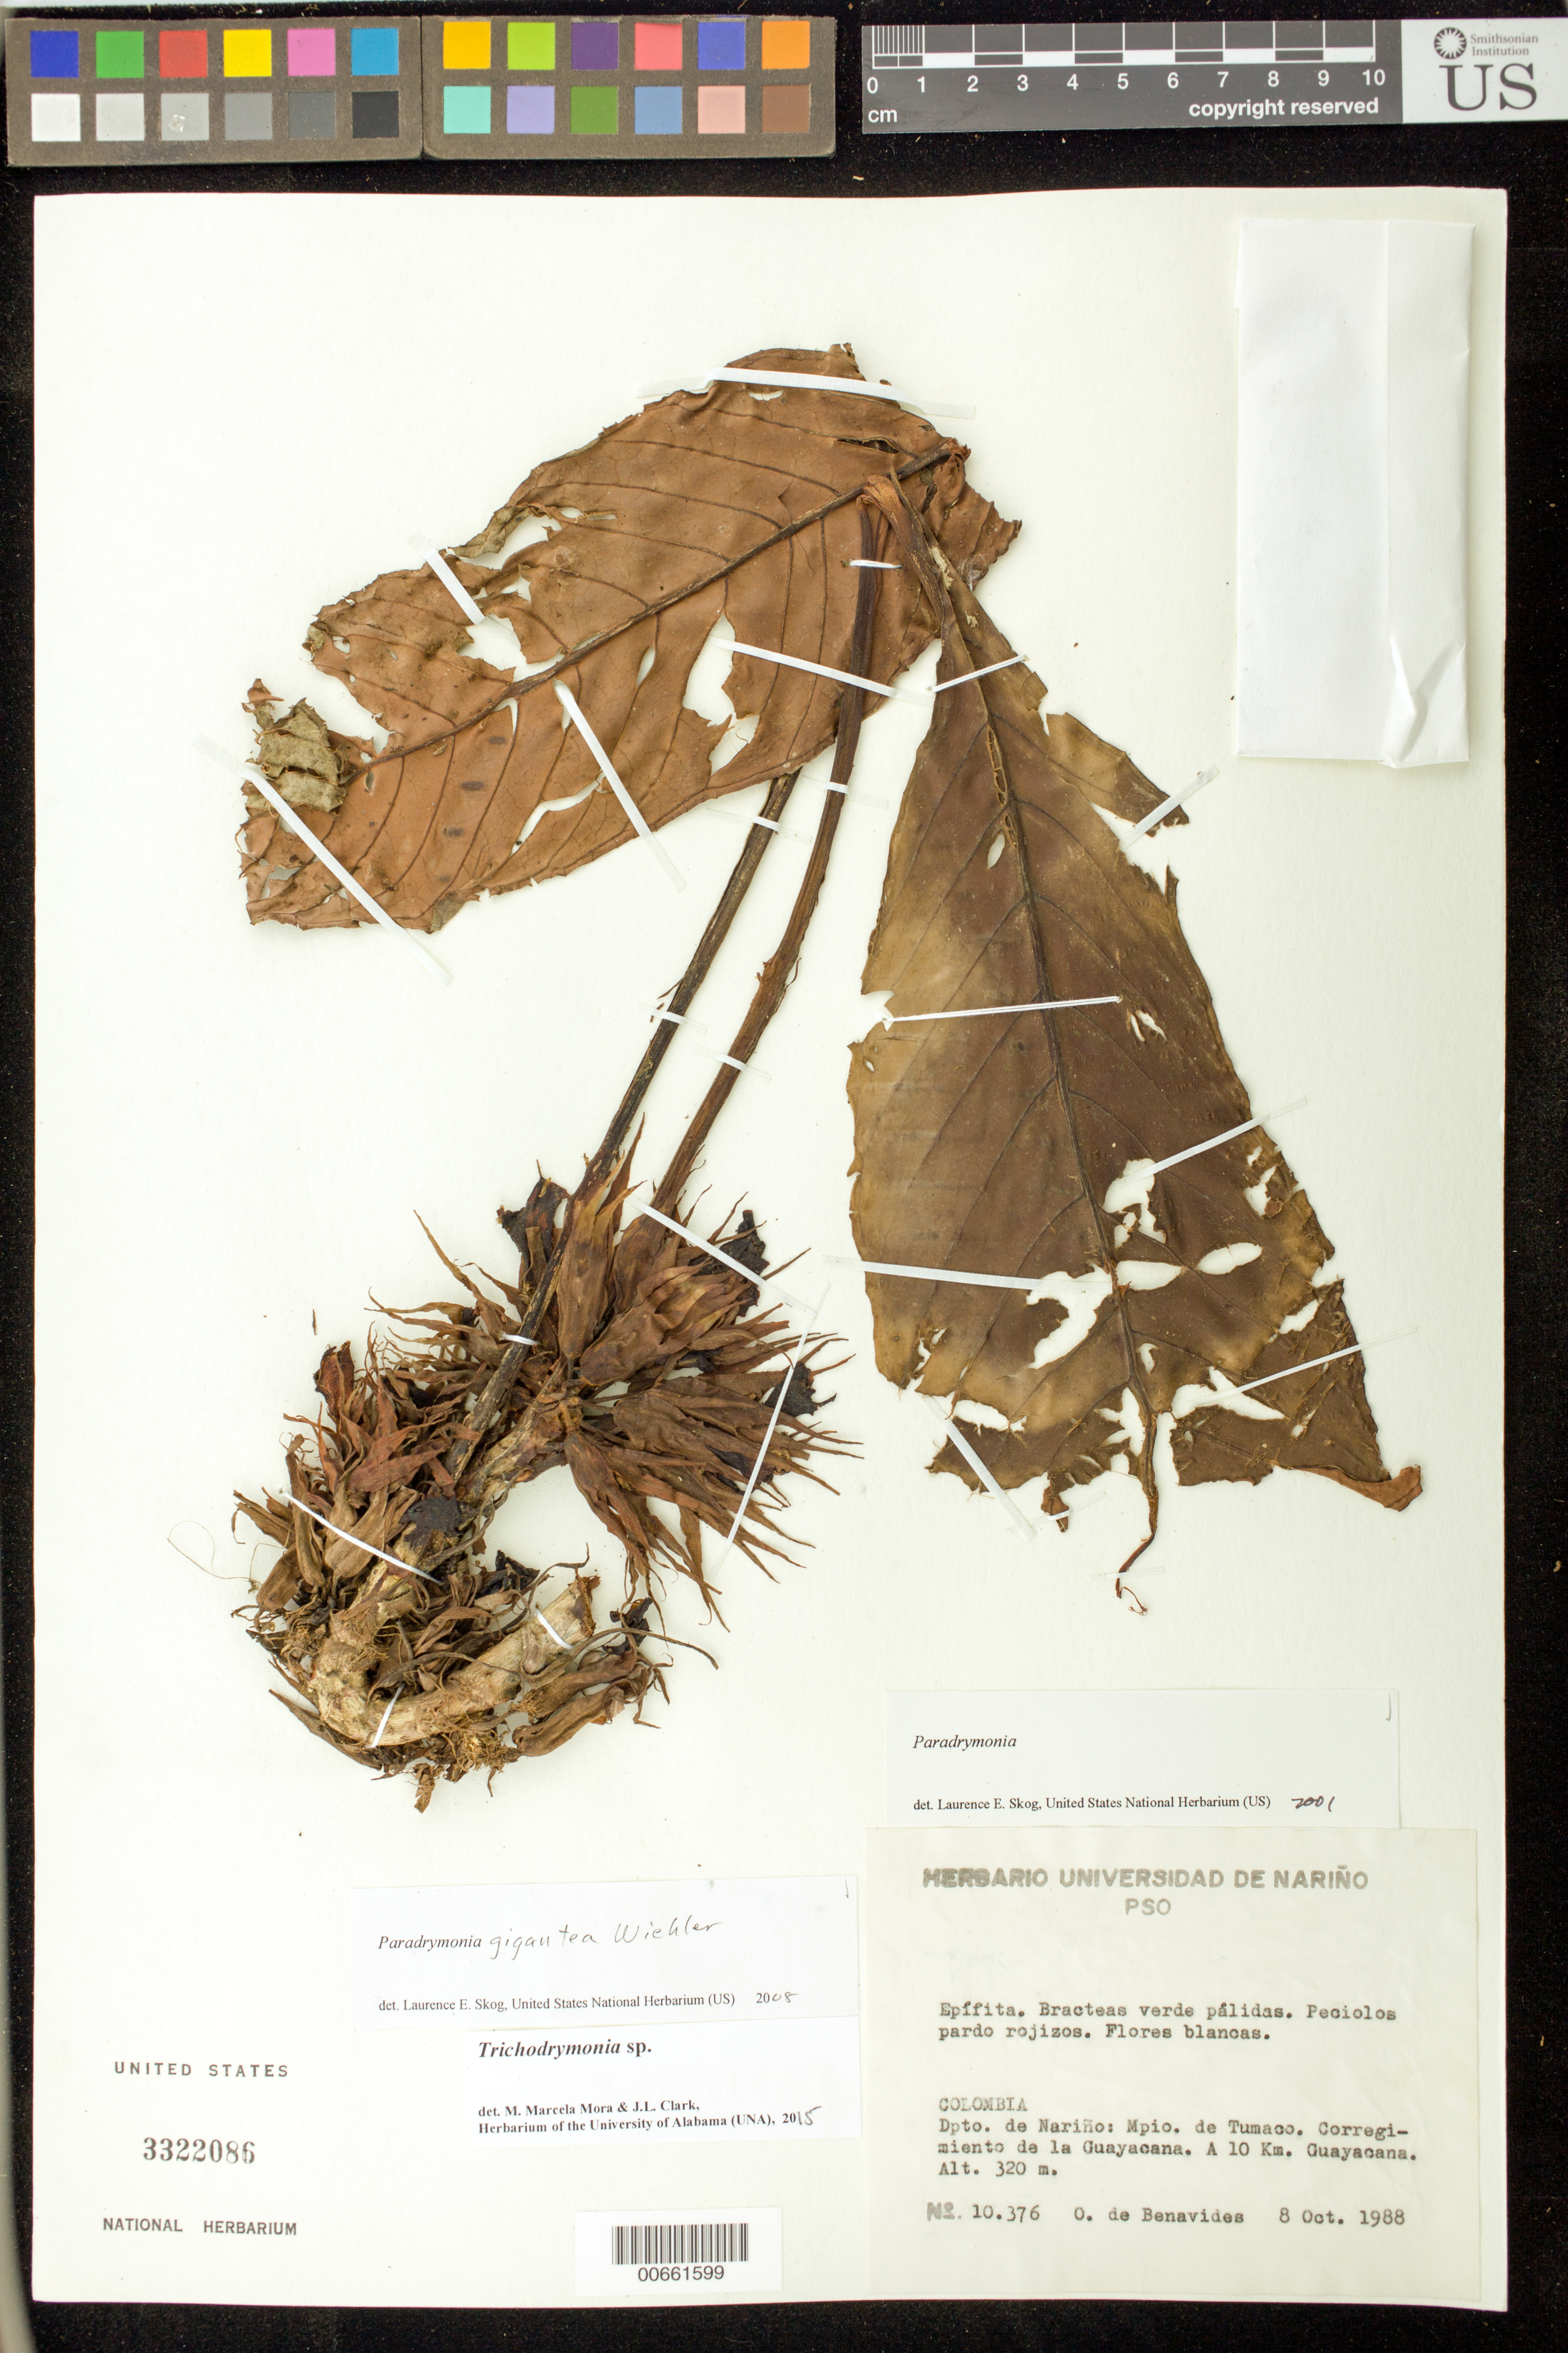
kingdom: Plantae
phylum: Tracheophyta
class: Magnoliopsida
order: Lamiales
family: Gesneriaceae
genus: Trichodrymonia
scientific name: Trichodrymonia sp.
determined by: Mora, M. M.; Clark, J. L.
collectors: Olga S. de Benavides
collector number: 10376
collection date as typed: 08 Oct 1988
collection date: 1988-10-08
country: Colombia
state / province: Nariño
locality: Mpio. de Tumaco, Corregimiento de la Guayacana, a 10 km Guayacana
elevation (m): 320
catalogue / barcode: US 3322086